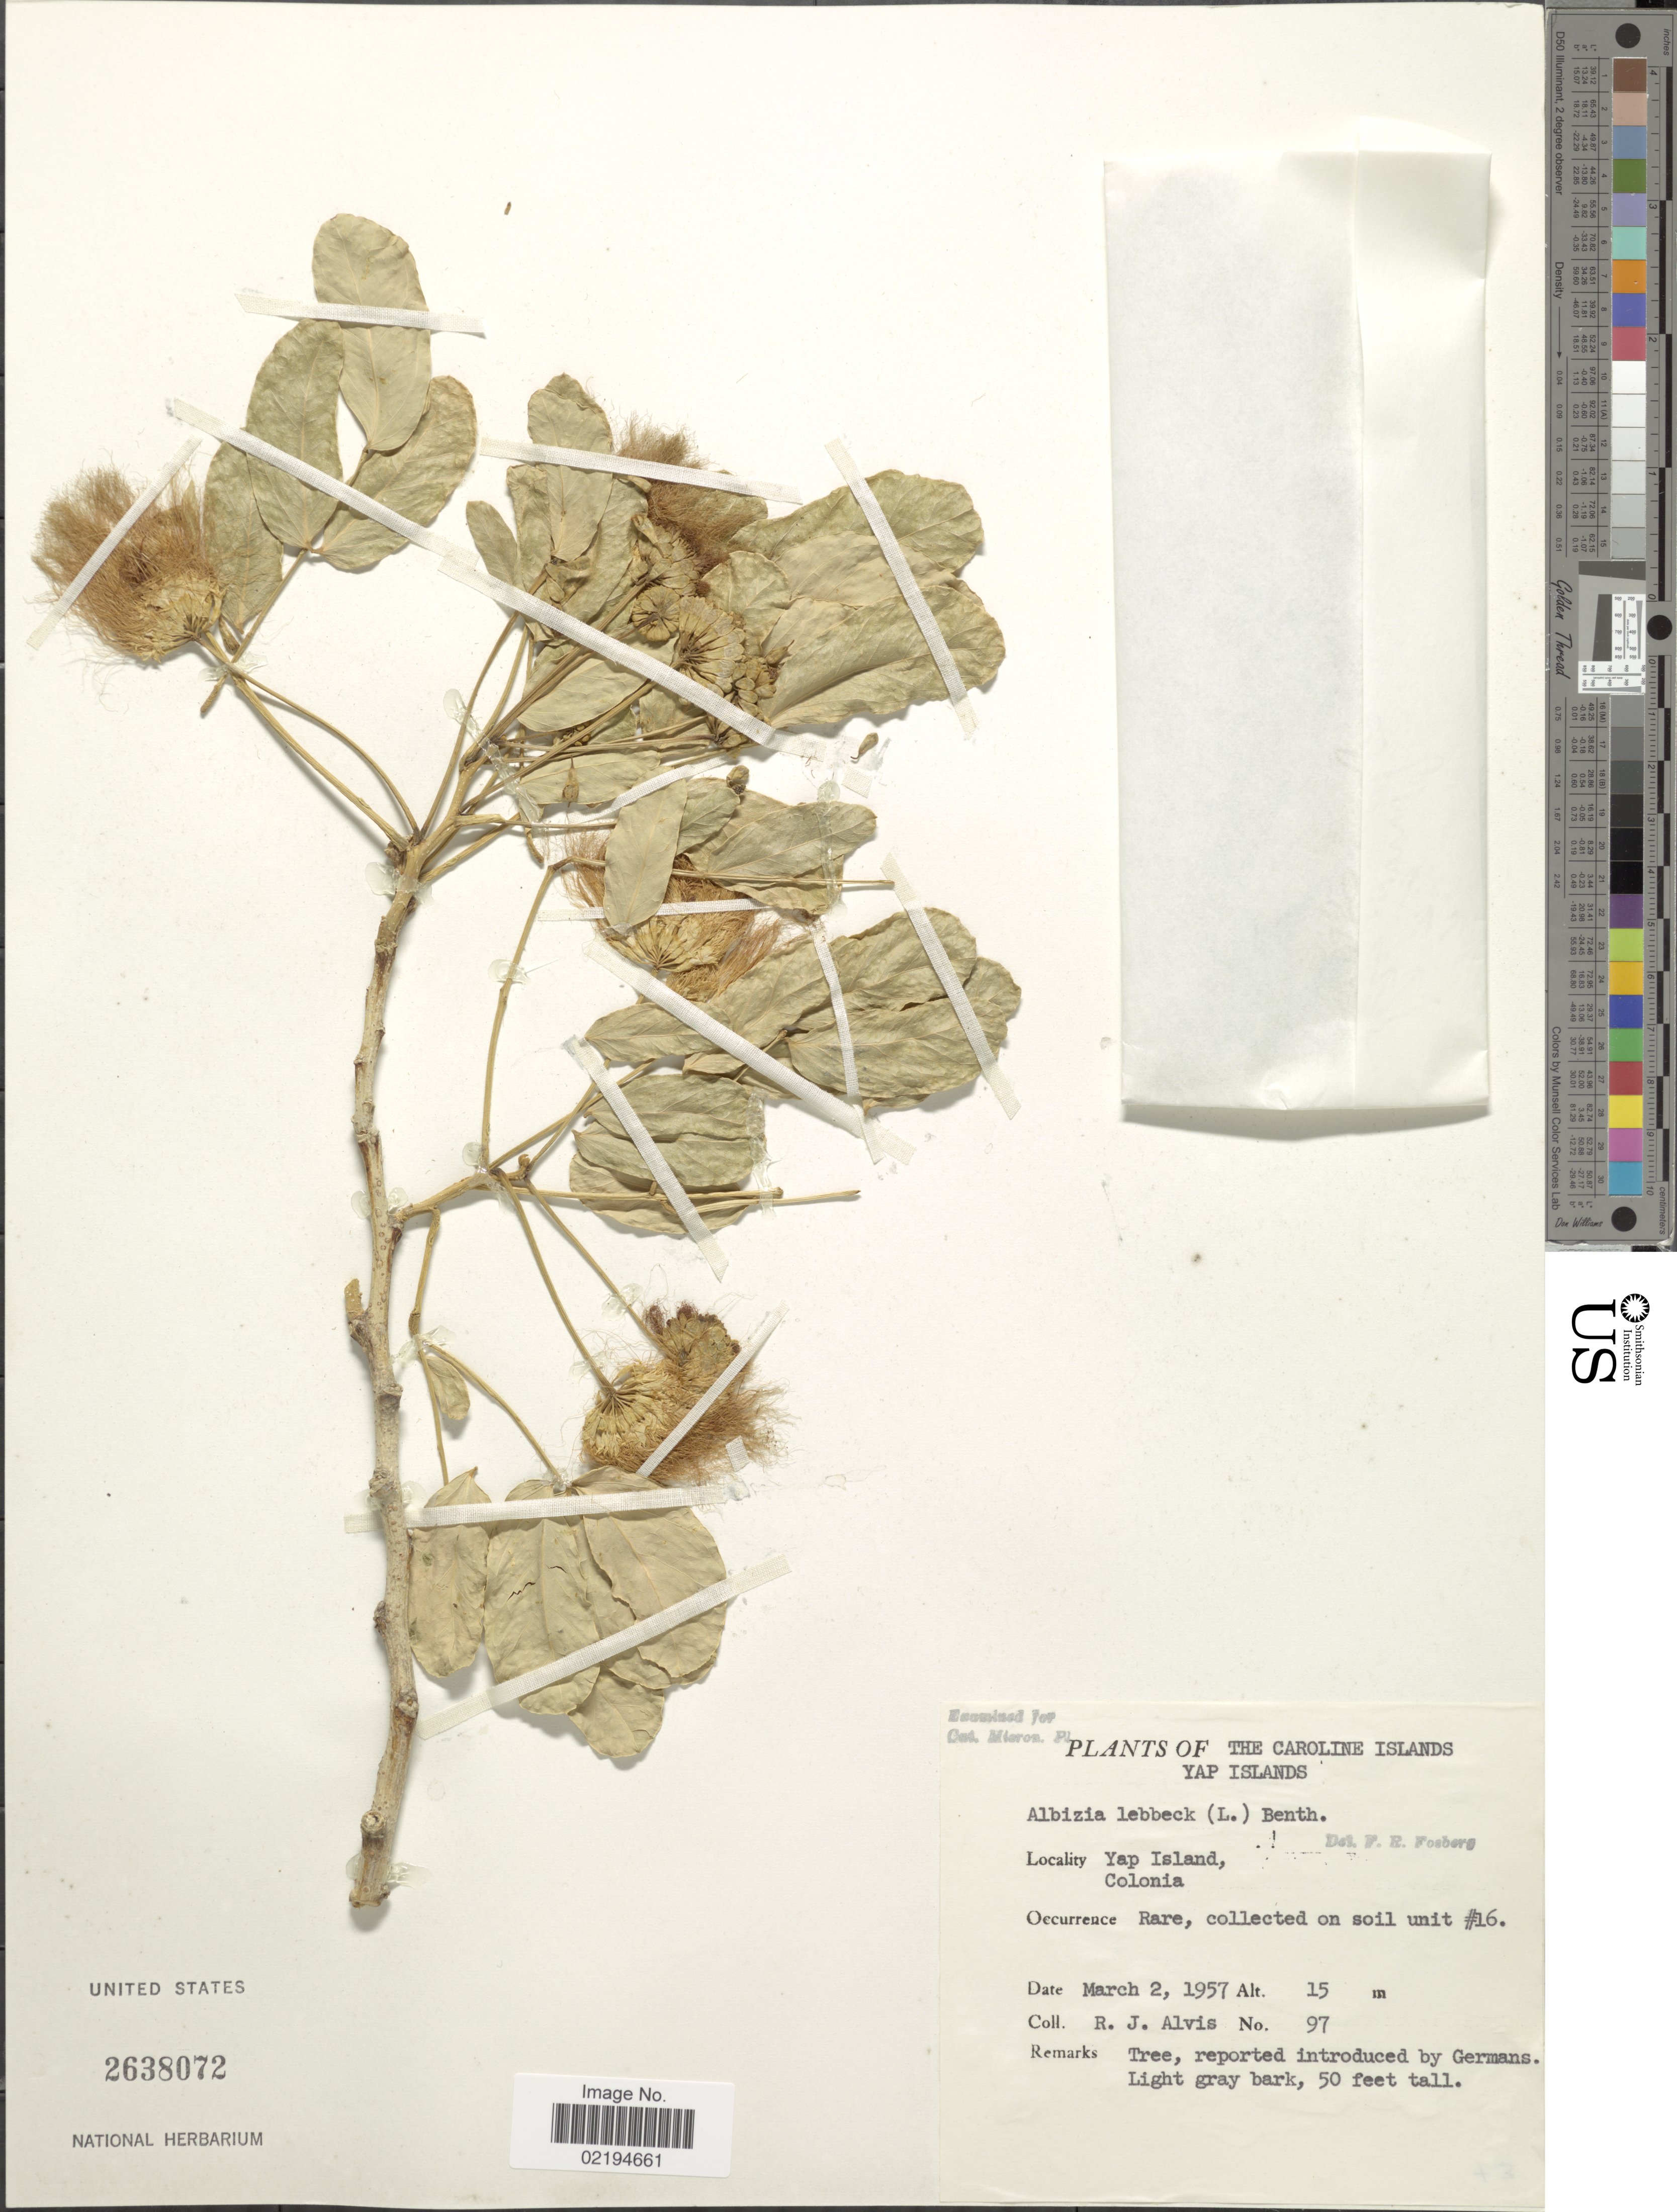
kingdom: Plantae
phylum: Tracheophyta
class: Magnoliopsida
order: Fabales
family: Fabaceae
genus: Albizia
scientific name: Albizia lebbeck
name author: (L.) Benth.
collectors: R. Alvis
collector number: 97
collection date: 1957-03-02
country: Micronesia, Federated States of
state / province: Yap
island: Yap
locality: The Caroline Islands, Yap Island, Colonia.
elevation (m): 15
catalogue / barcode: US 2638072